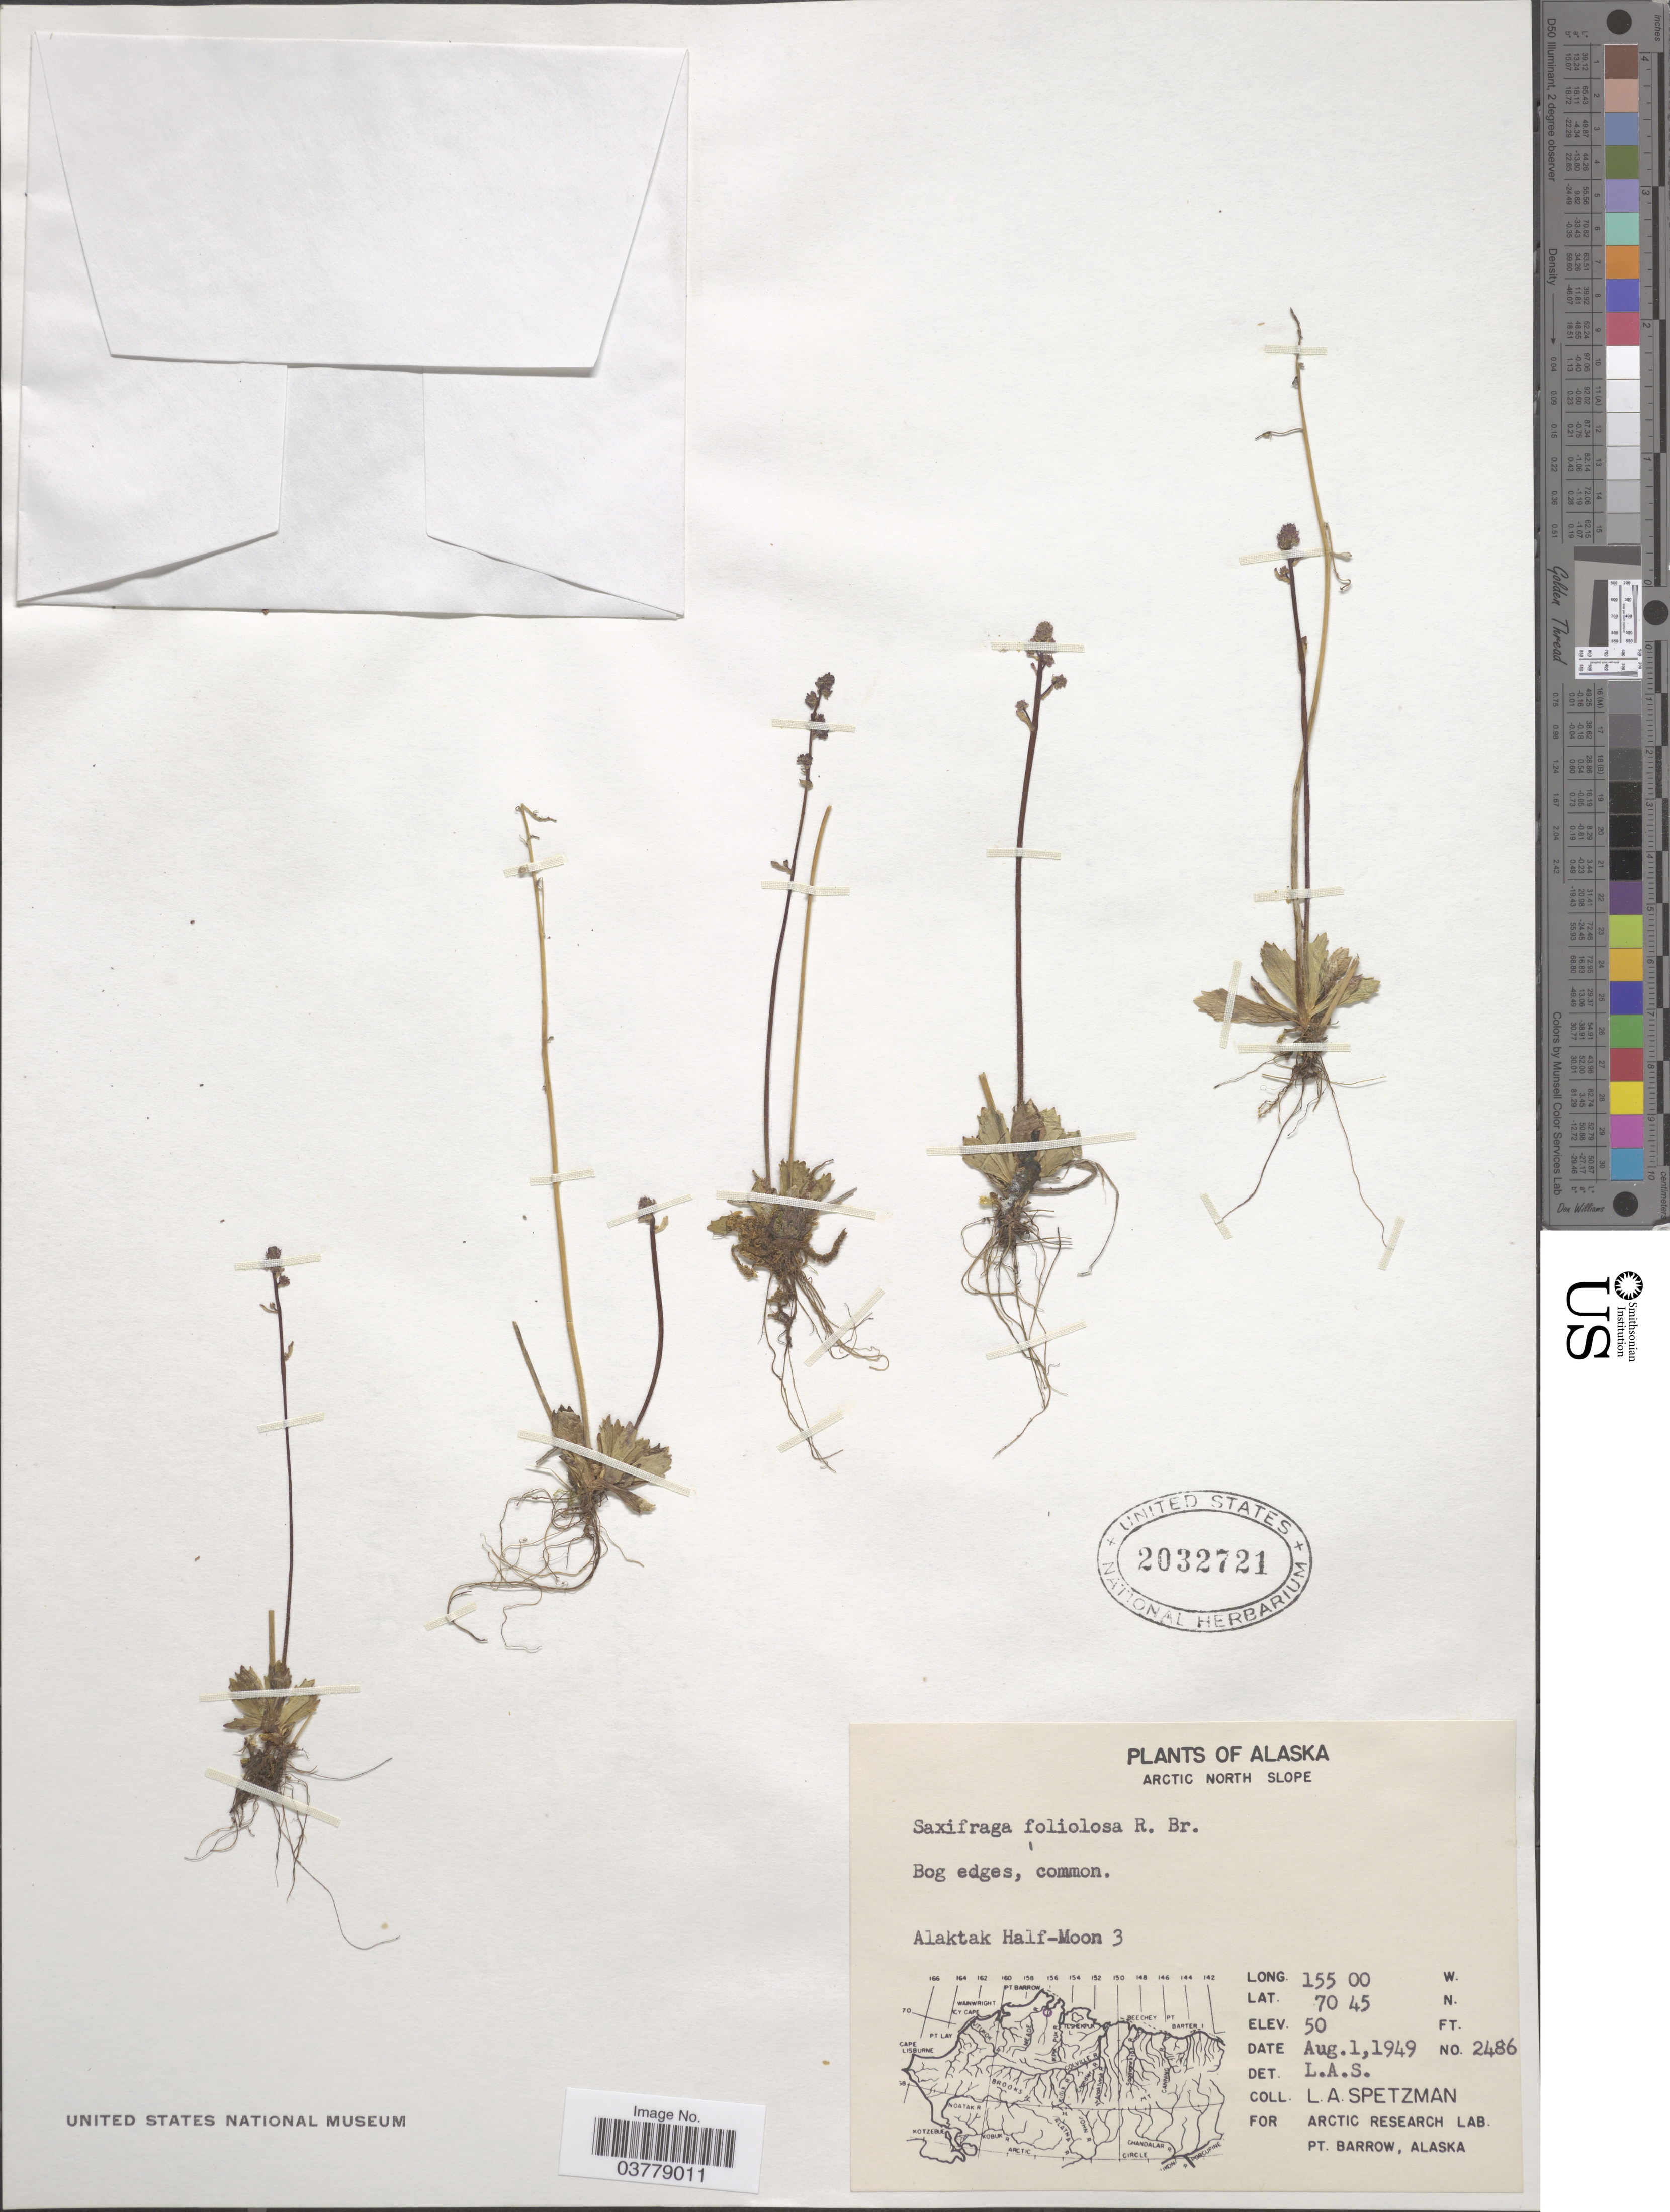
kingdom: Plantae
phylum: Tracheophyta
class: Magnoliopsida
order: Saxifragales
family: Saxifragaceae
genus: Micranthes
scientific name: Micranthes foliolosa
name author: (R. Br.) Gornall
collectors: L. Spetzman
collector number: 2486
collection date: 1949-08-01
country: United States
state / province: Alaska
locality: Arctic North Slope. Alaktak Half-Moon 3.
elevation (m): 15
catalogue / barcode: US 2032721